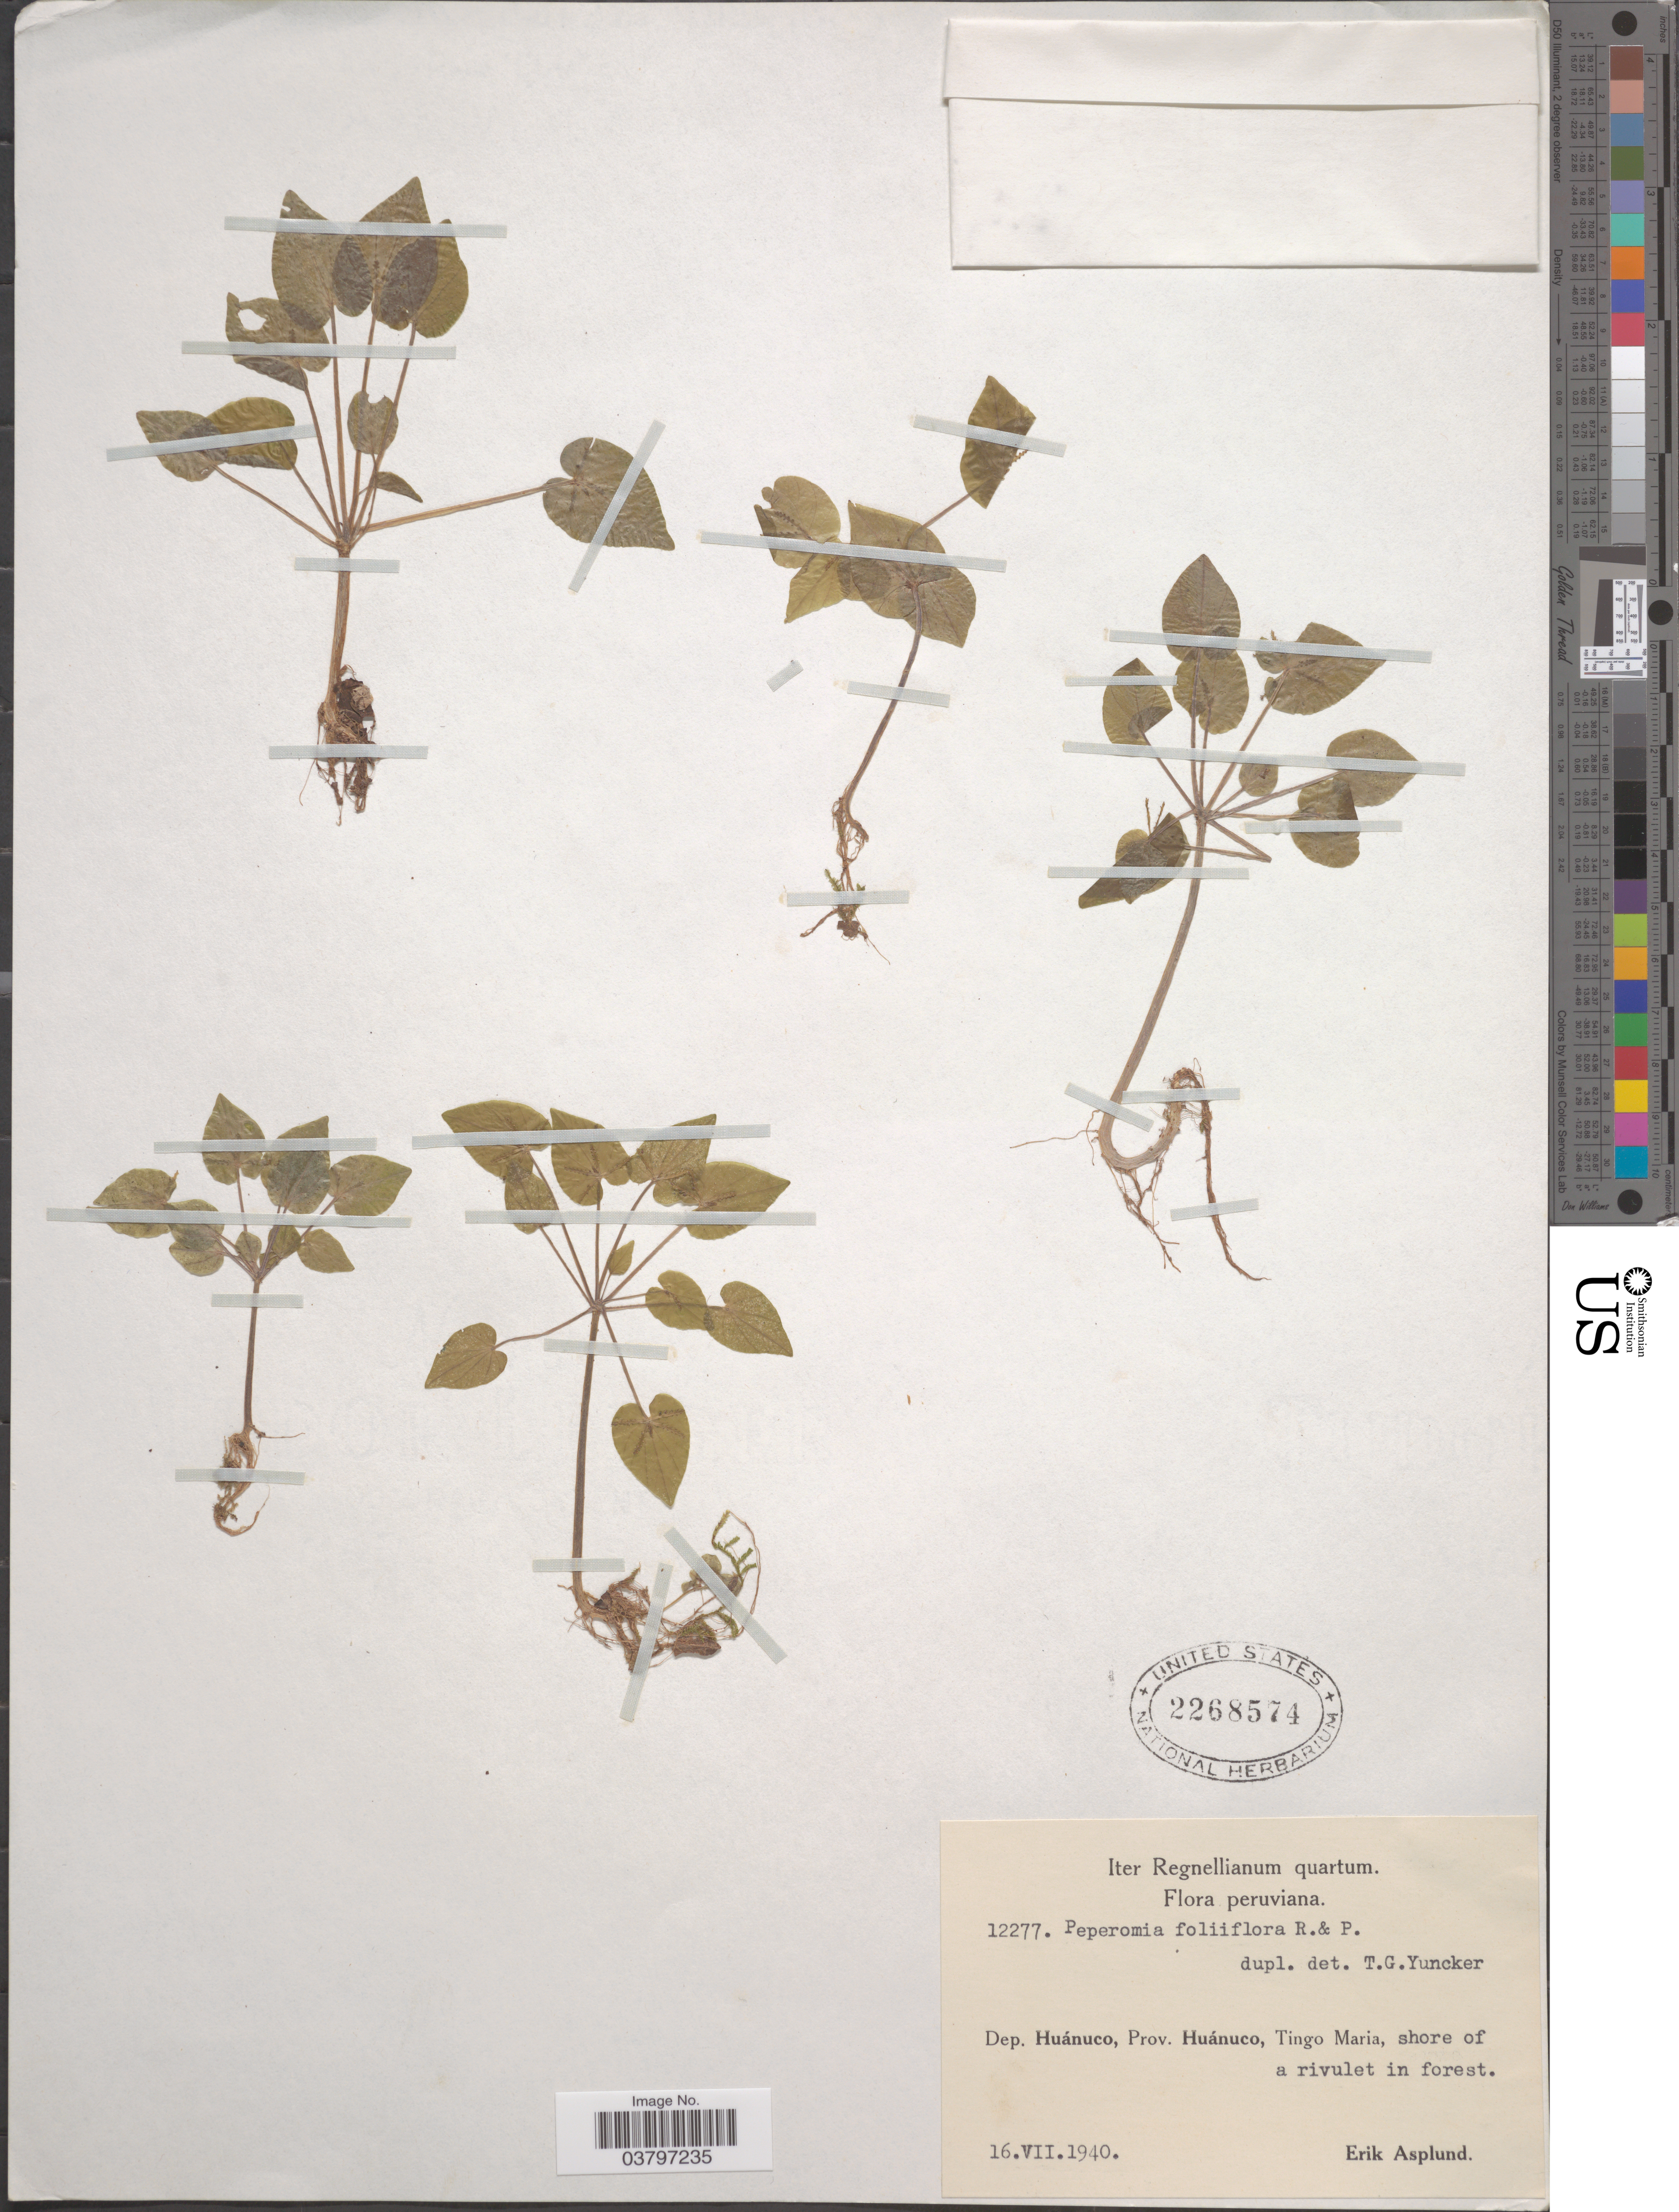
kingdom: Plantae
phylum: Tracheophyta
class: Magnoliopsida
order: Piperales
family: Piperaceae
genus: Peperomia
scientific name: Peperomia foliiflora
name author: Ruiz & Pav.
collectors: E. Asplund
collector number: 12277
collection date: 1940-07-16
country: Peru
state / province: Huánuco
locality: Dep. Huánuco, Tingo Maria, shore of a rivulet in forest.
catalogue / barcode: US 2268574